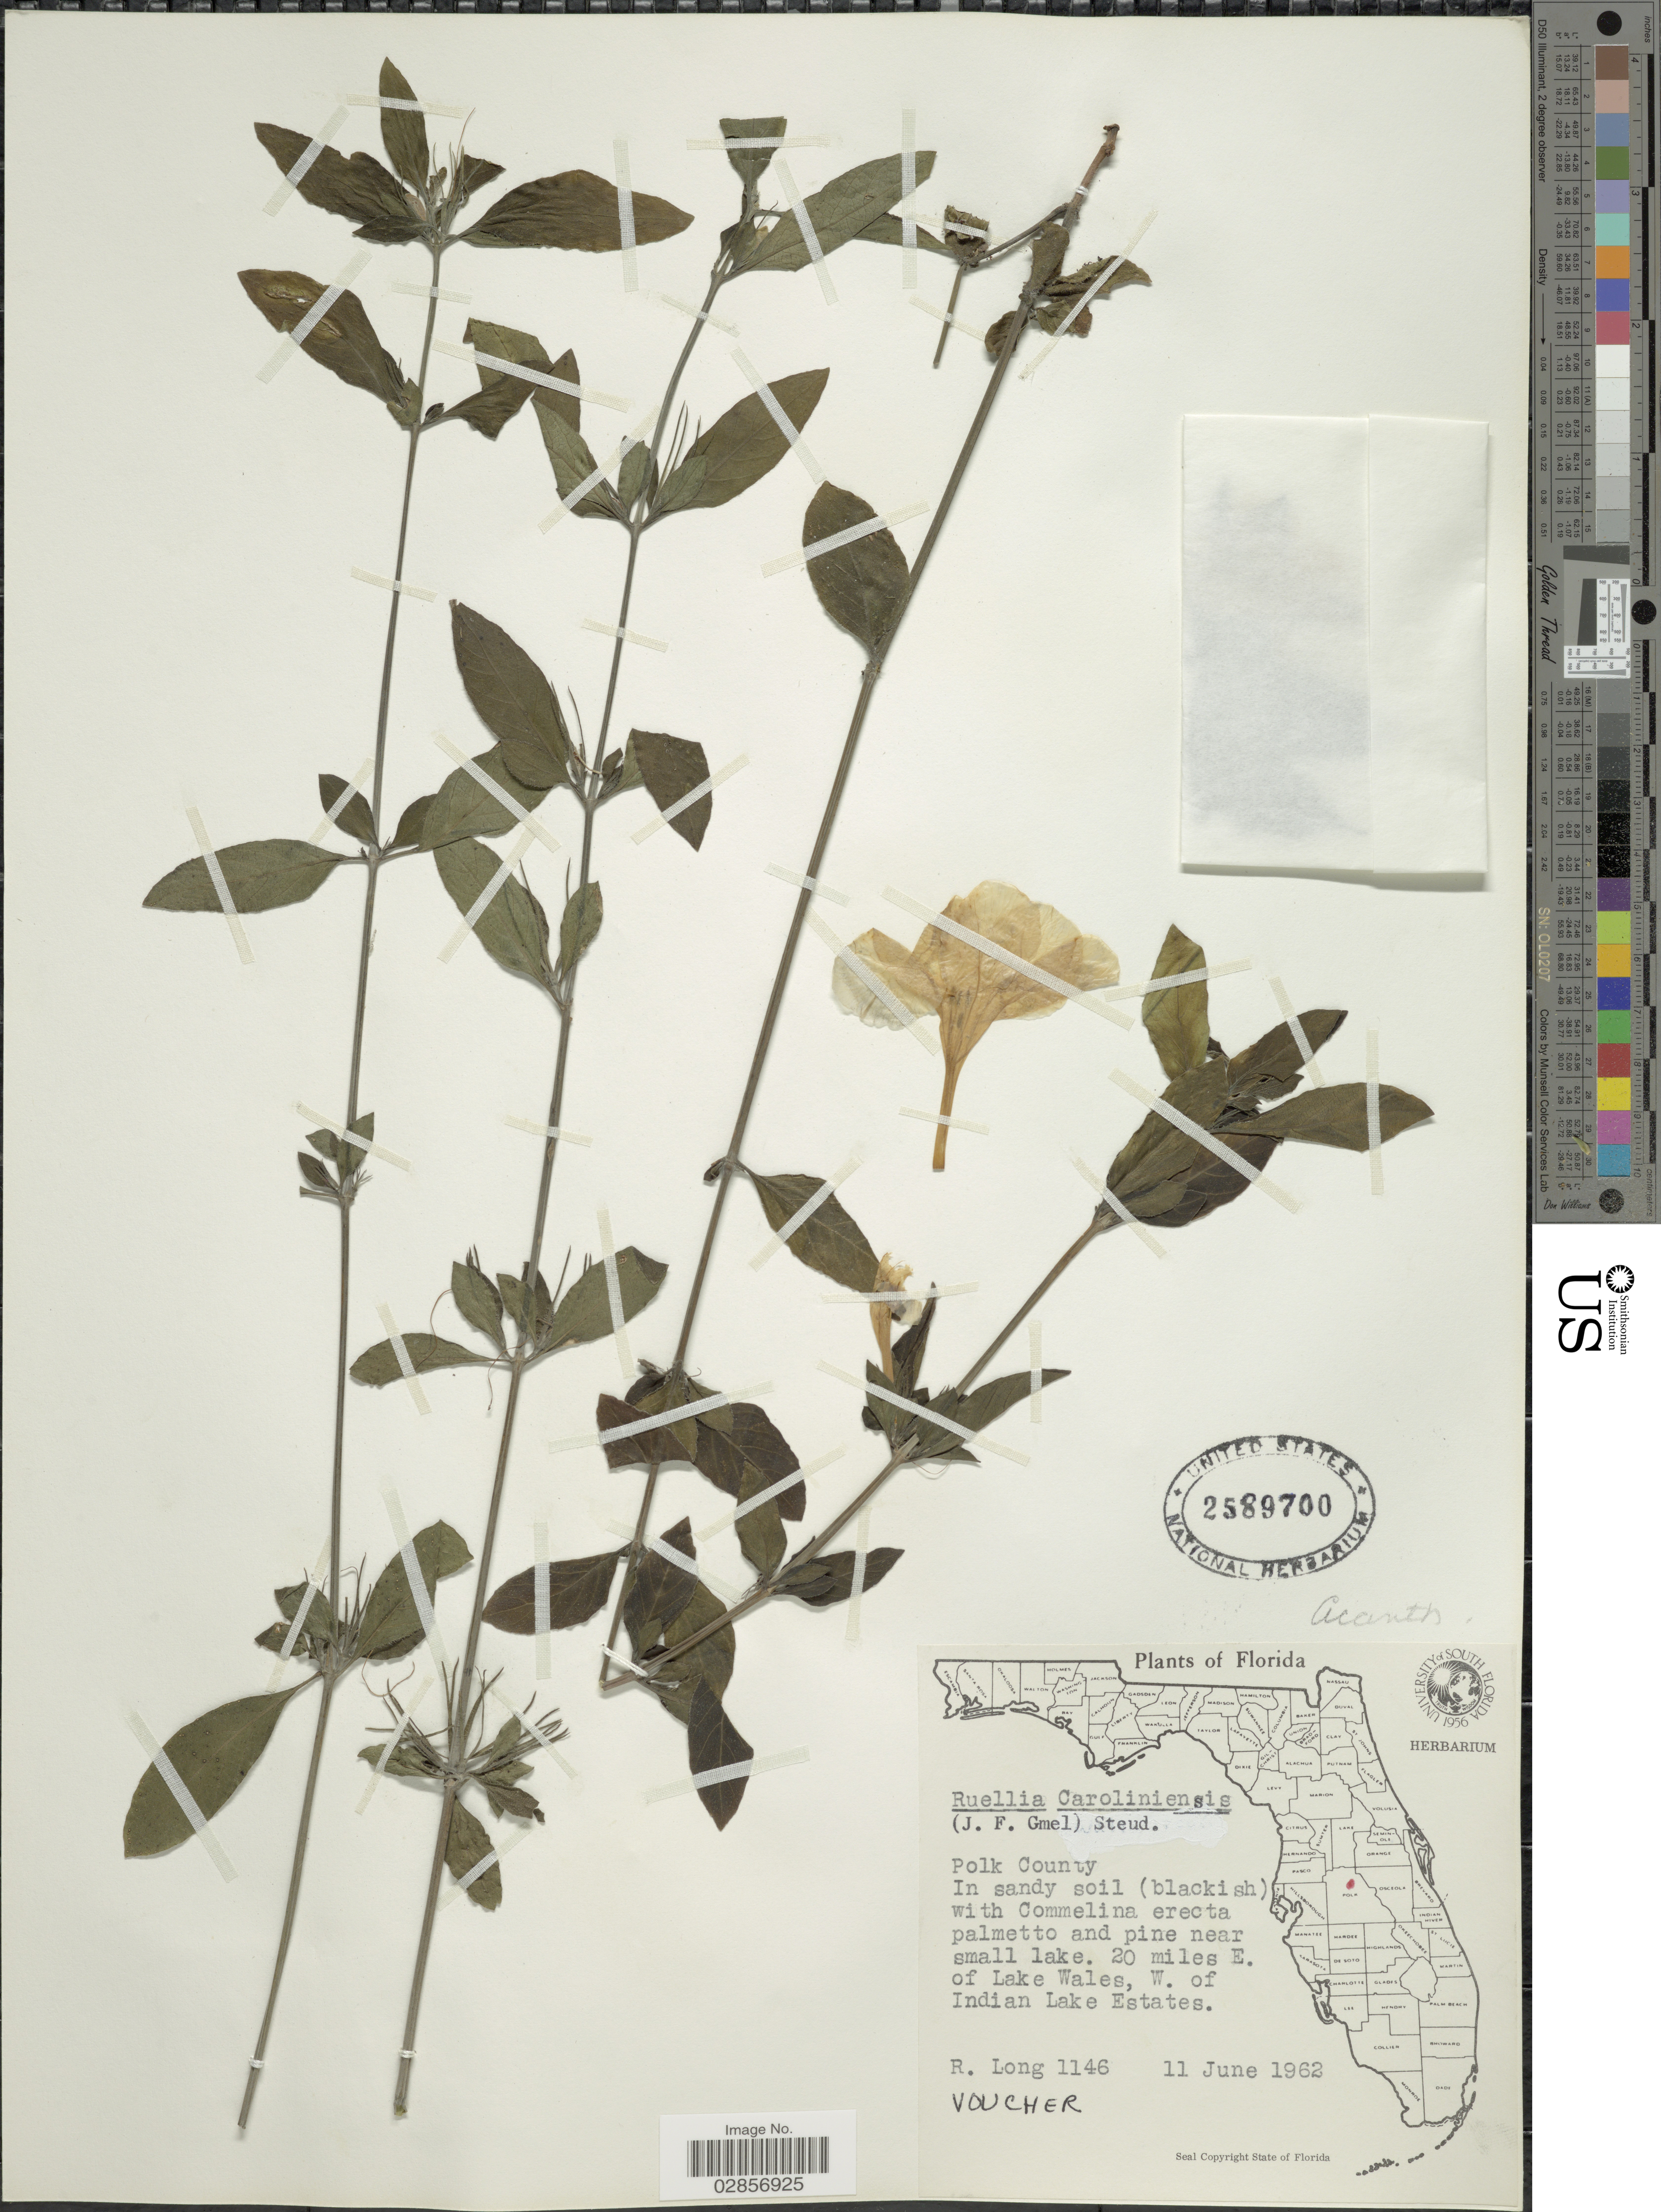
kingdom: Plantae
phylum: Tracheophyta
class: Magnoliopsida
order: Lamiales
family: Acanthaceae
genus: Ruellia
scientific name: Ruellia caroliniensis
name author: (J.F. Gmel.) Steud.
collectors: R. Long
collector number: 1146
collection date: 1962-06-11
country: United States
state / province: Florida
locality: Polk County. Near small lake. 20 miles E. of Lake Wales, W. of Indian Lake Estates.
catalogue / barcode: US 2589700